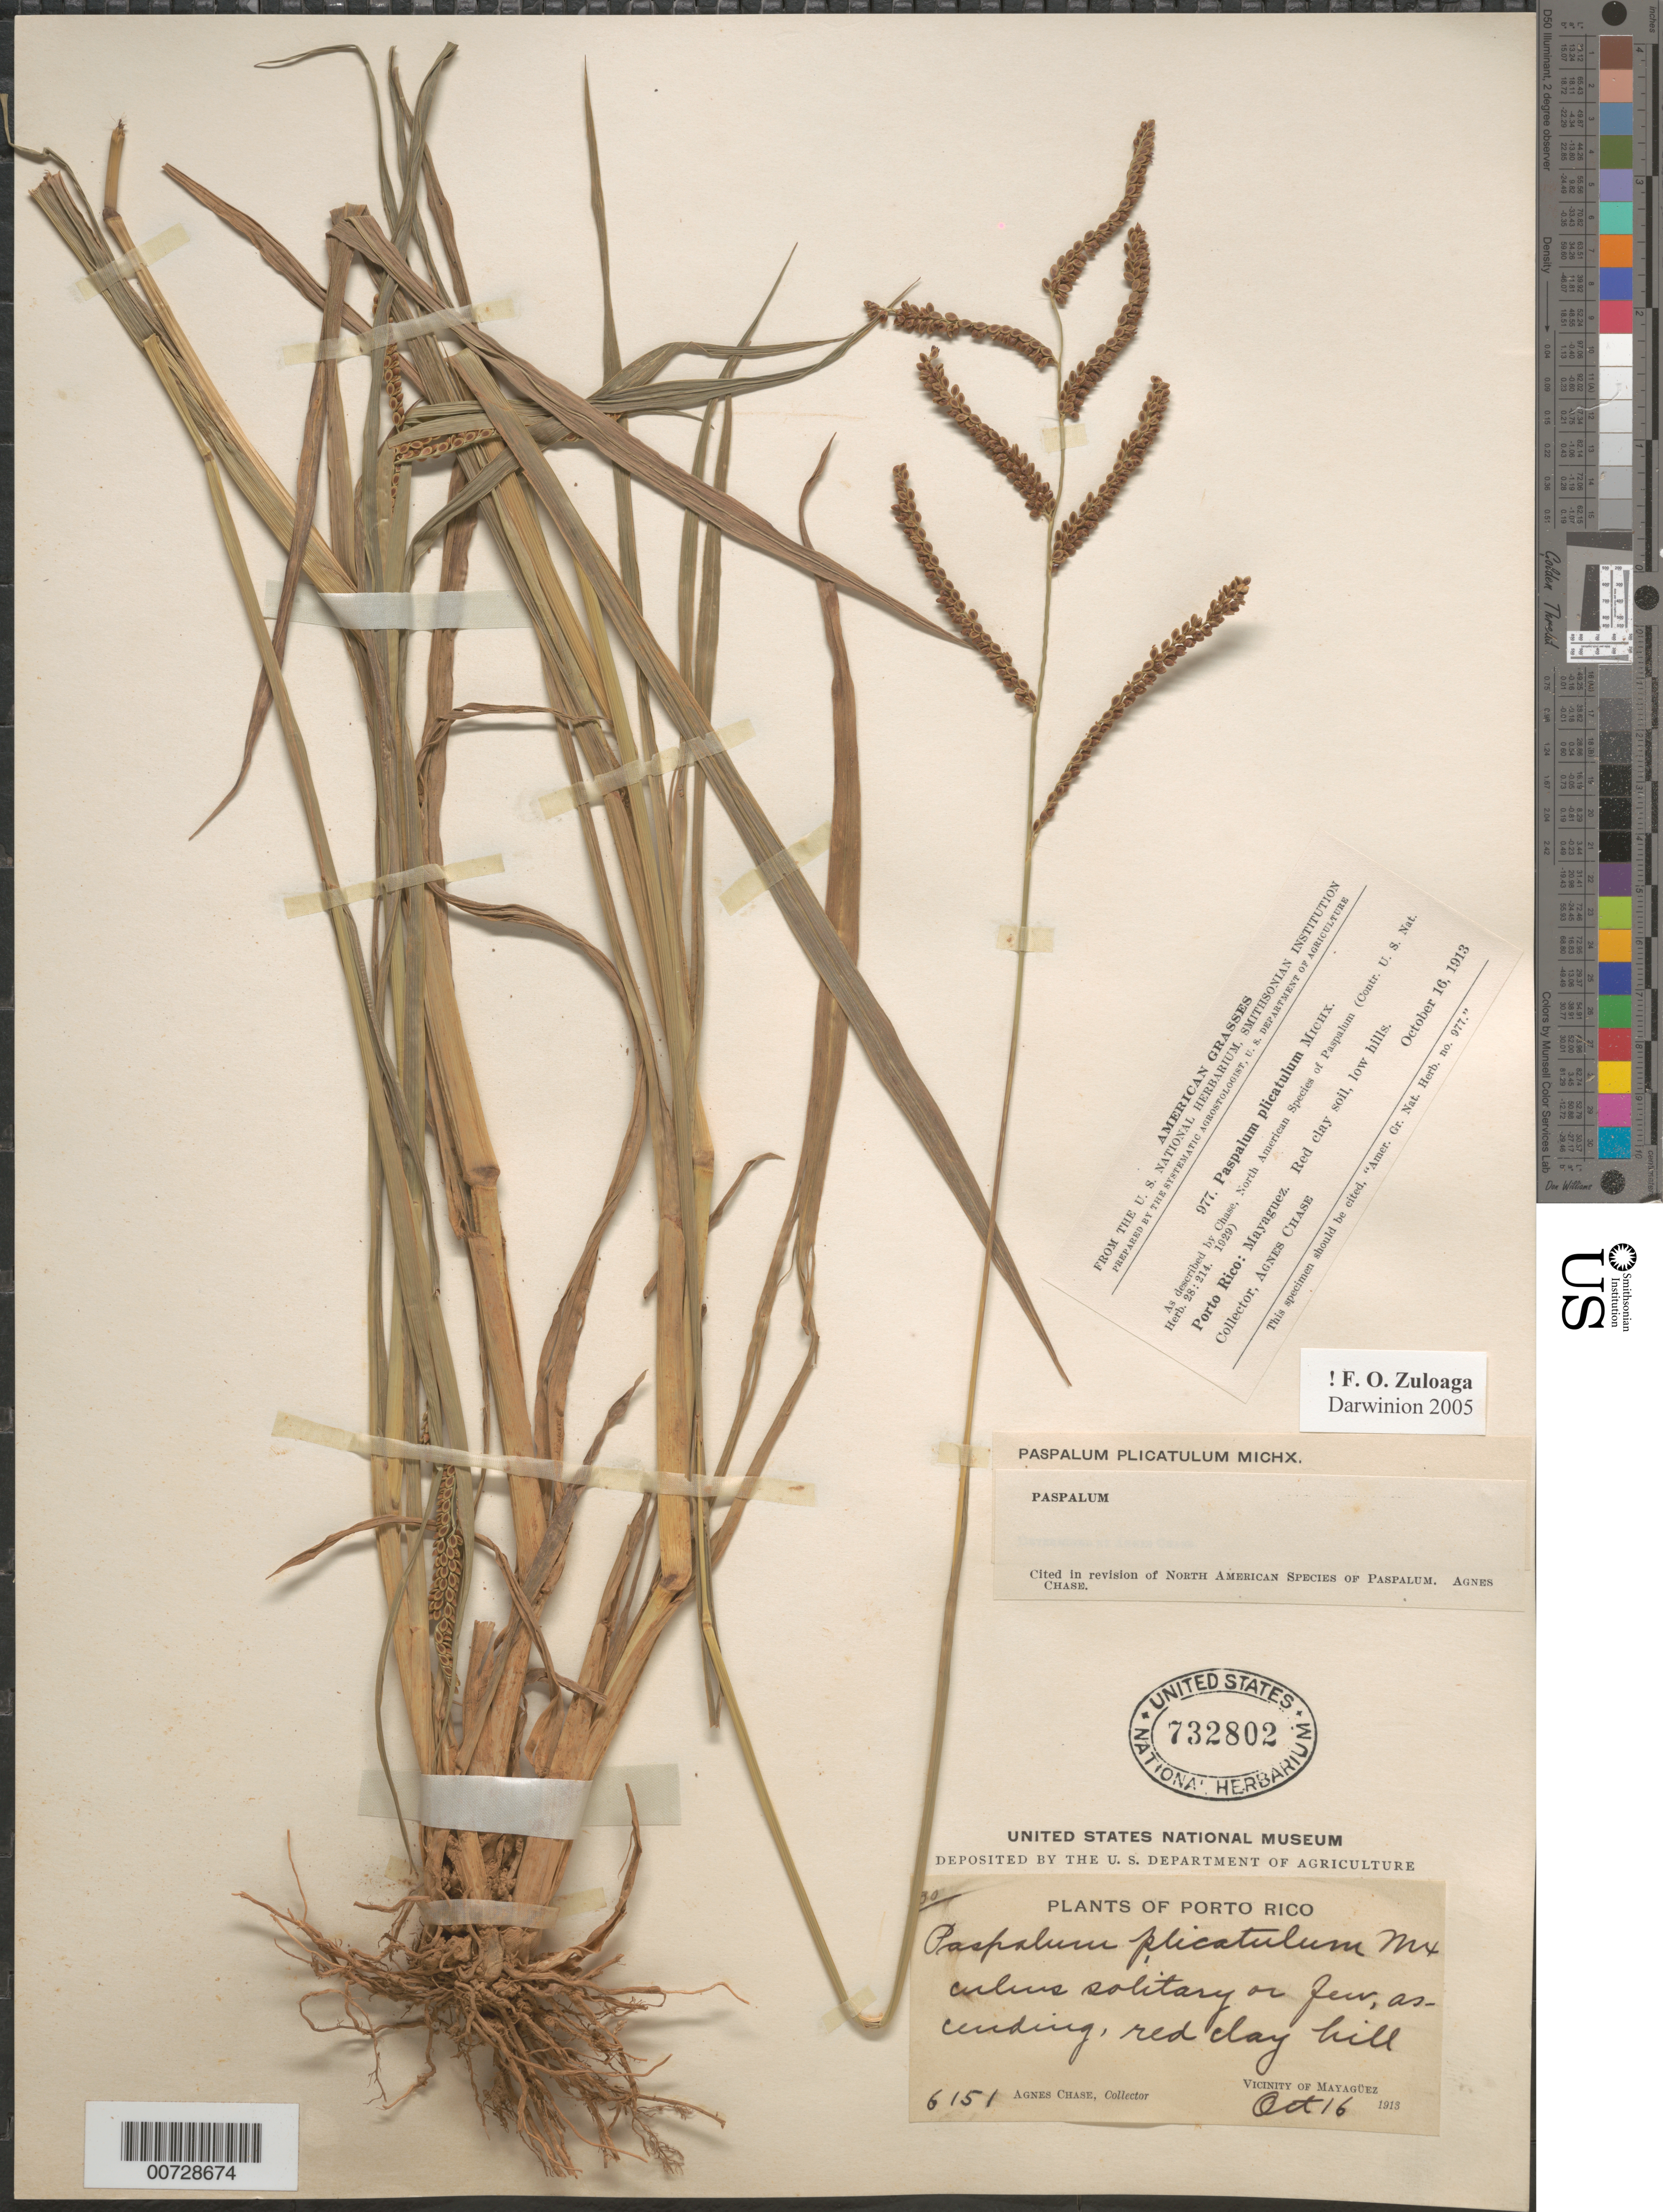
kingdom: Plantae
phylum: Tracheophyta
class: Liliopsida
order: Poales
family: Poaceae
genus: Paspalum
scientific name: Paspalum plicatulum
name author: Michx.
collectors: A. Chase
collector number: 6151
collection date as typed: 16 Oct 1913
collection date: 1913-10-16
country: Puerto Rico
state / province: Mayagüez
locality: Mayaguez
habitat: Red clay soil, low hills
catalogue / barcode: US 732802